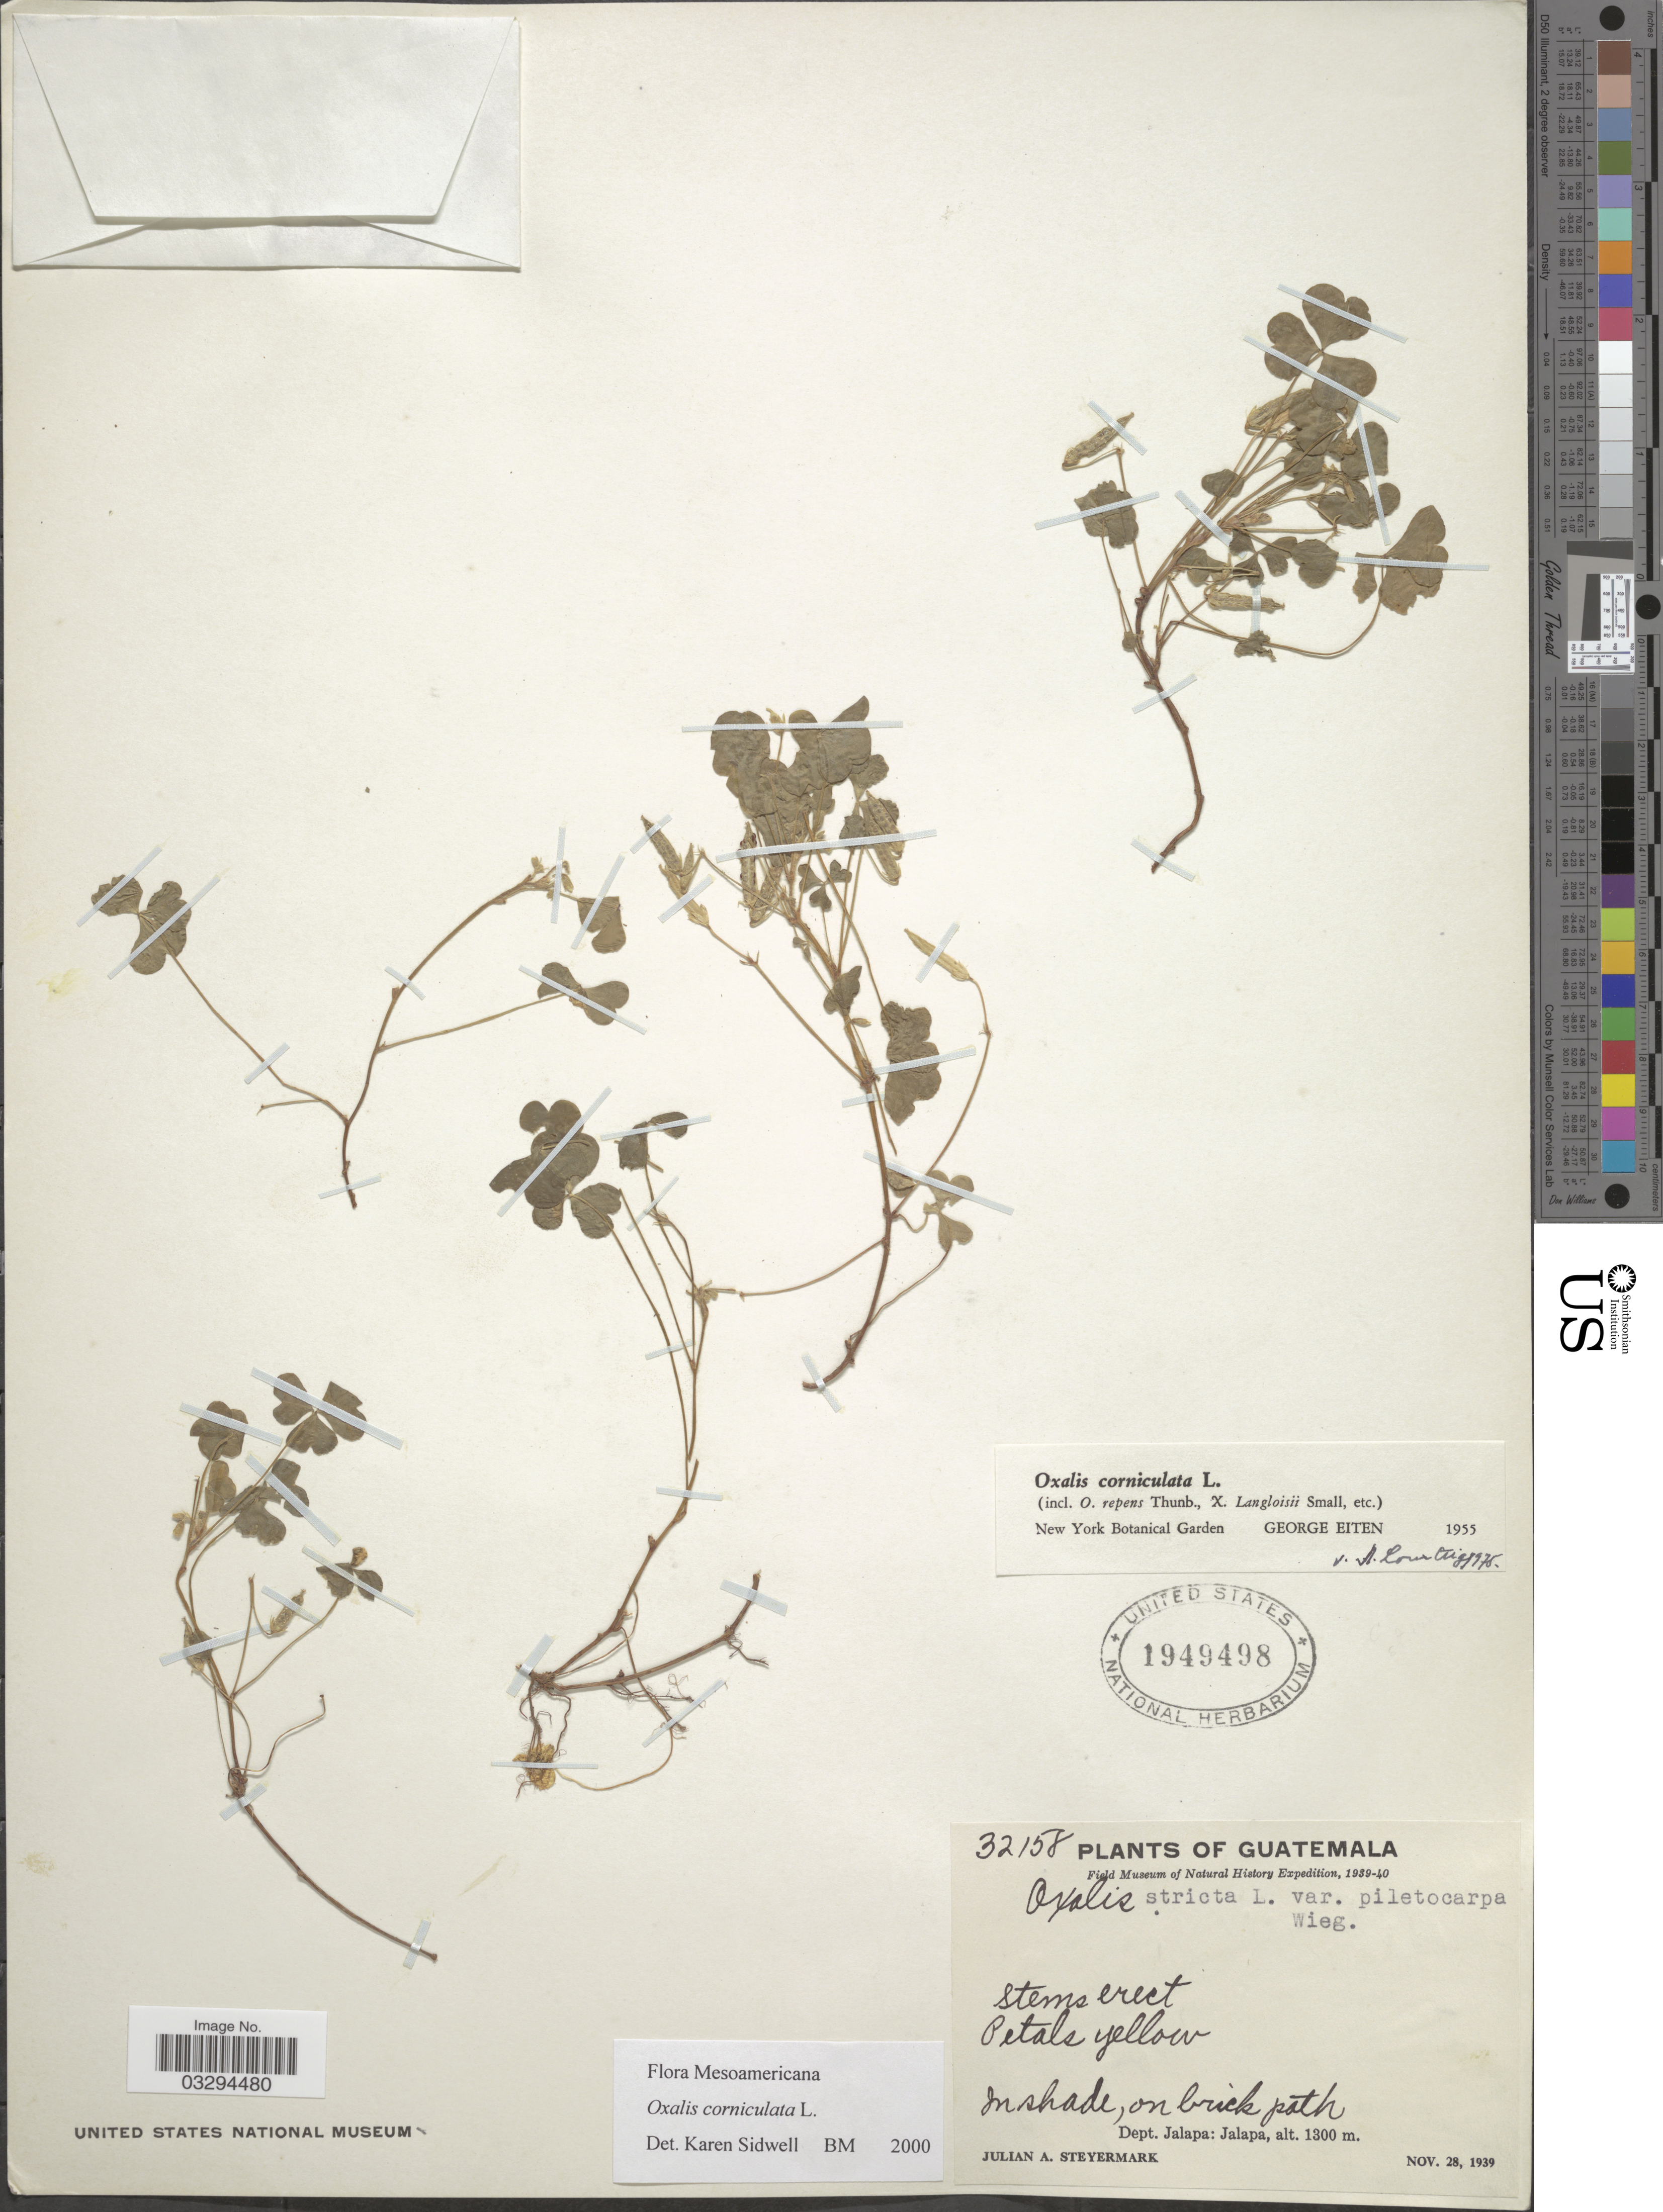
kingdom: Plantae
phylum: Tracheophyta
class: Magnoliopsida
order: Oxalidales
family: Oxalidaceae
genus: Oxalis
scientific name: Oxalis corniculata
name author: L.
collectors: J. Steyermark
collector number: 32158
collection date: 1939-11-28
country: Guatemala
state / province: Jalapa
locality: In shade, on brick path, Dept. Jalapa.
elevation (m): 1300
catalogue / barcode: US 1949498